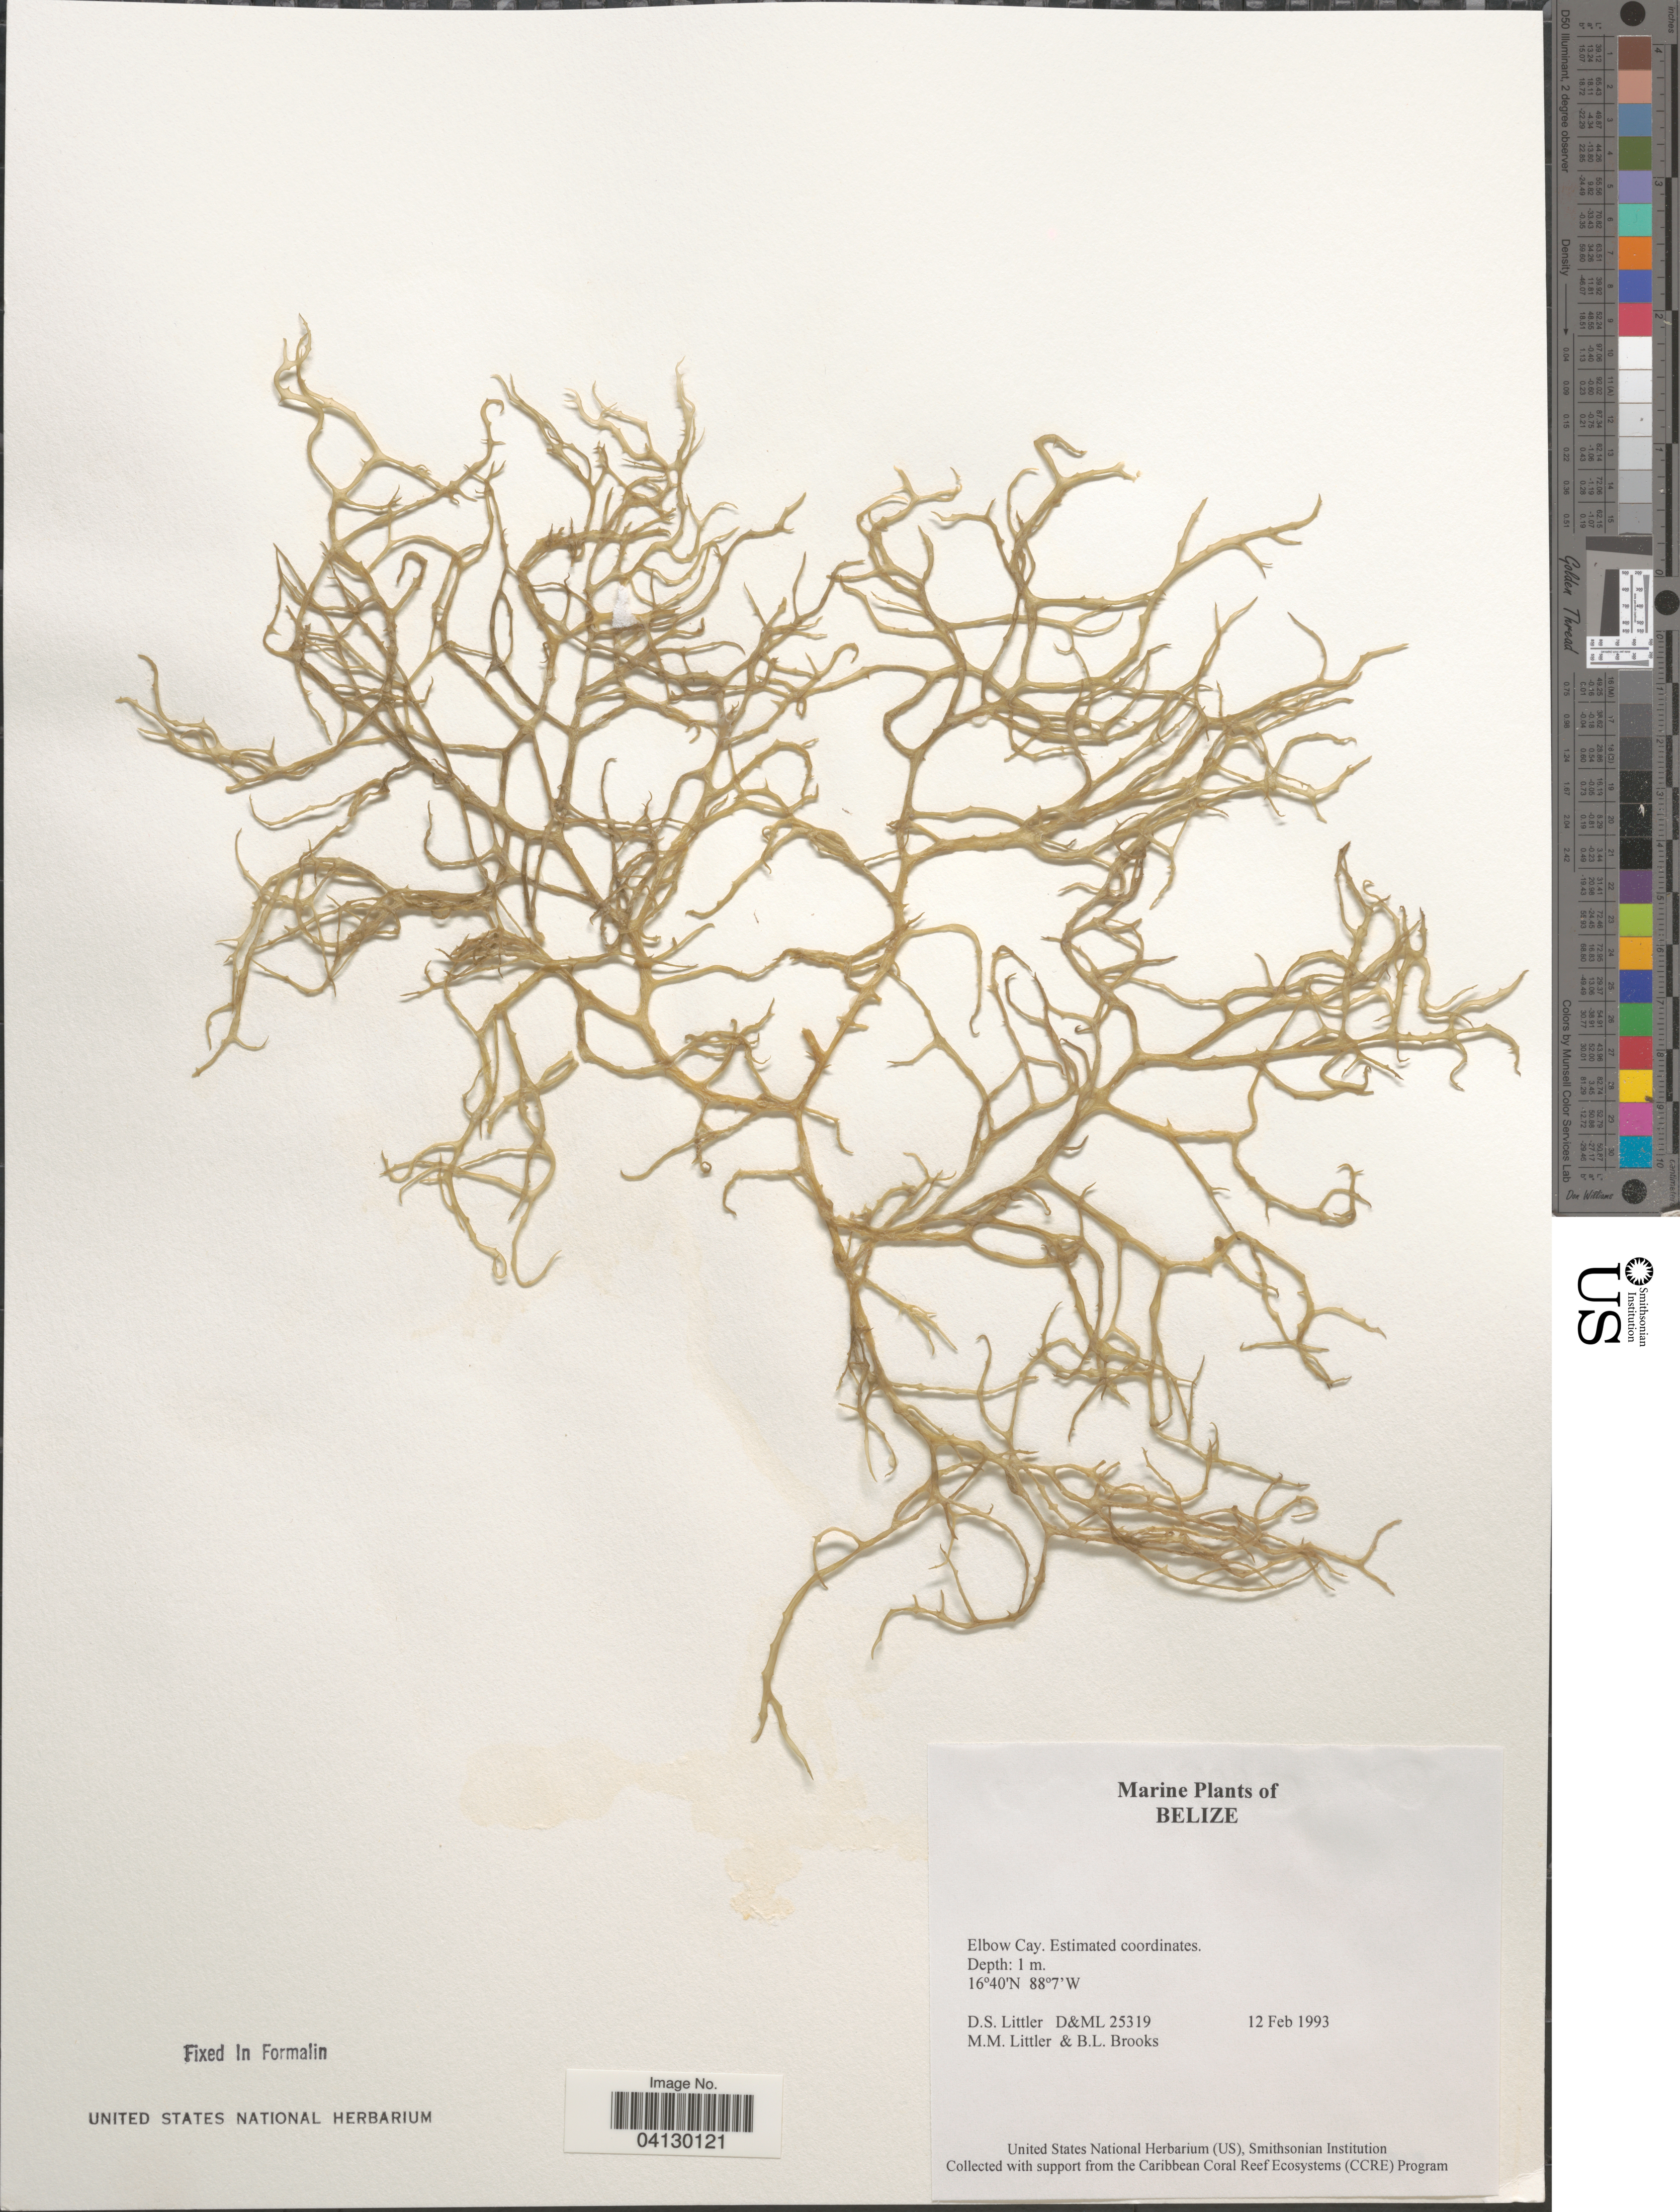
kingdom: Plantae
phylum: Rhodophyta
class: Florideophyceae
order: Corallinales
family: Corallinaceae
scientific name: Crustose Coralline Algae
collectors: D. S. Littler & B. Brooks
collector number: D&ML 25319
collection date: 1993-02-12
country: Belize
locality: Elbow Cay.